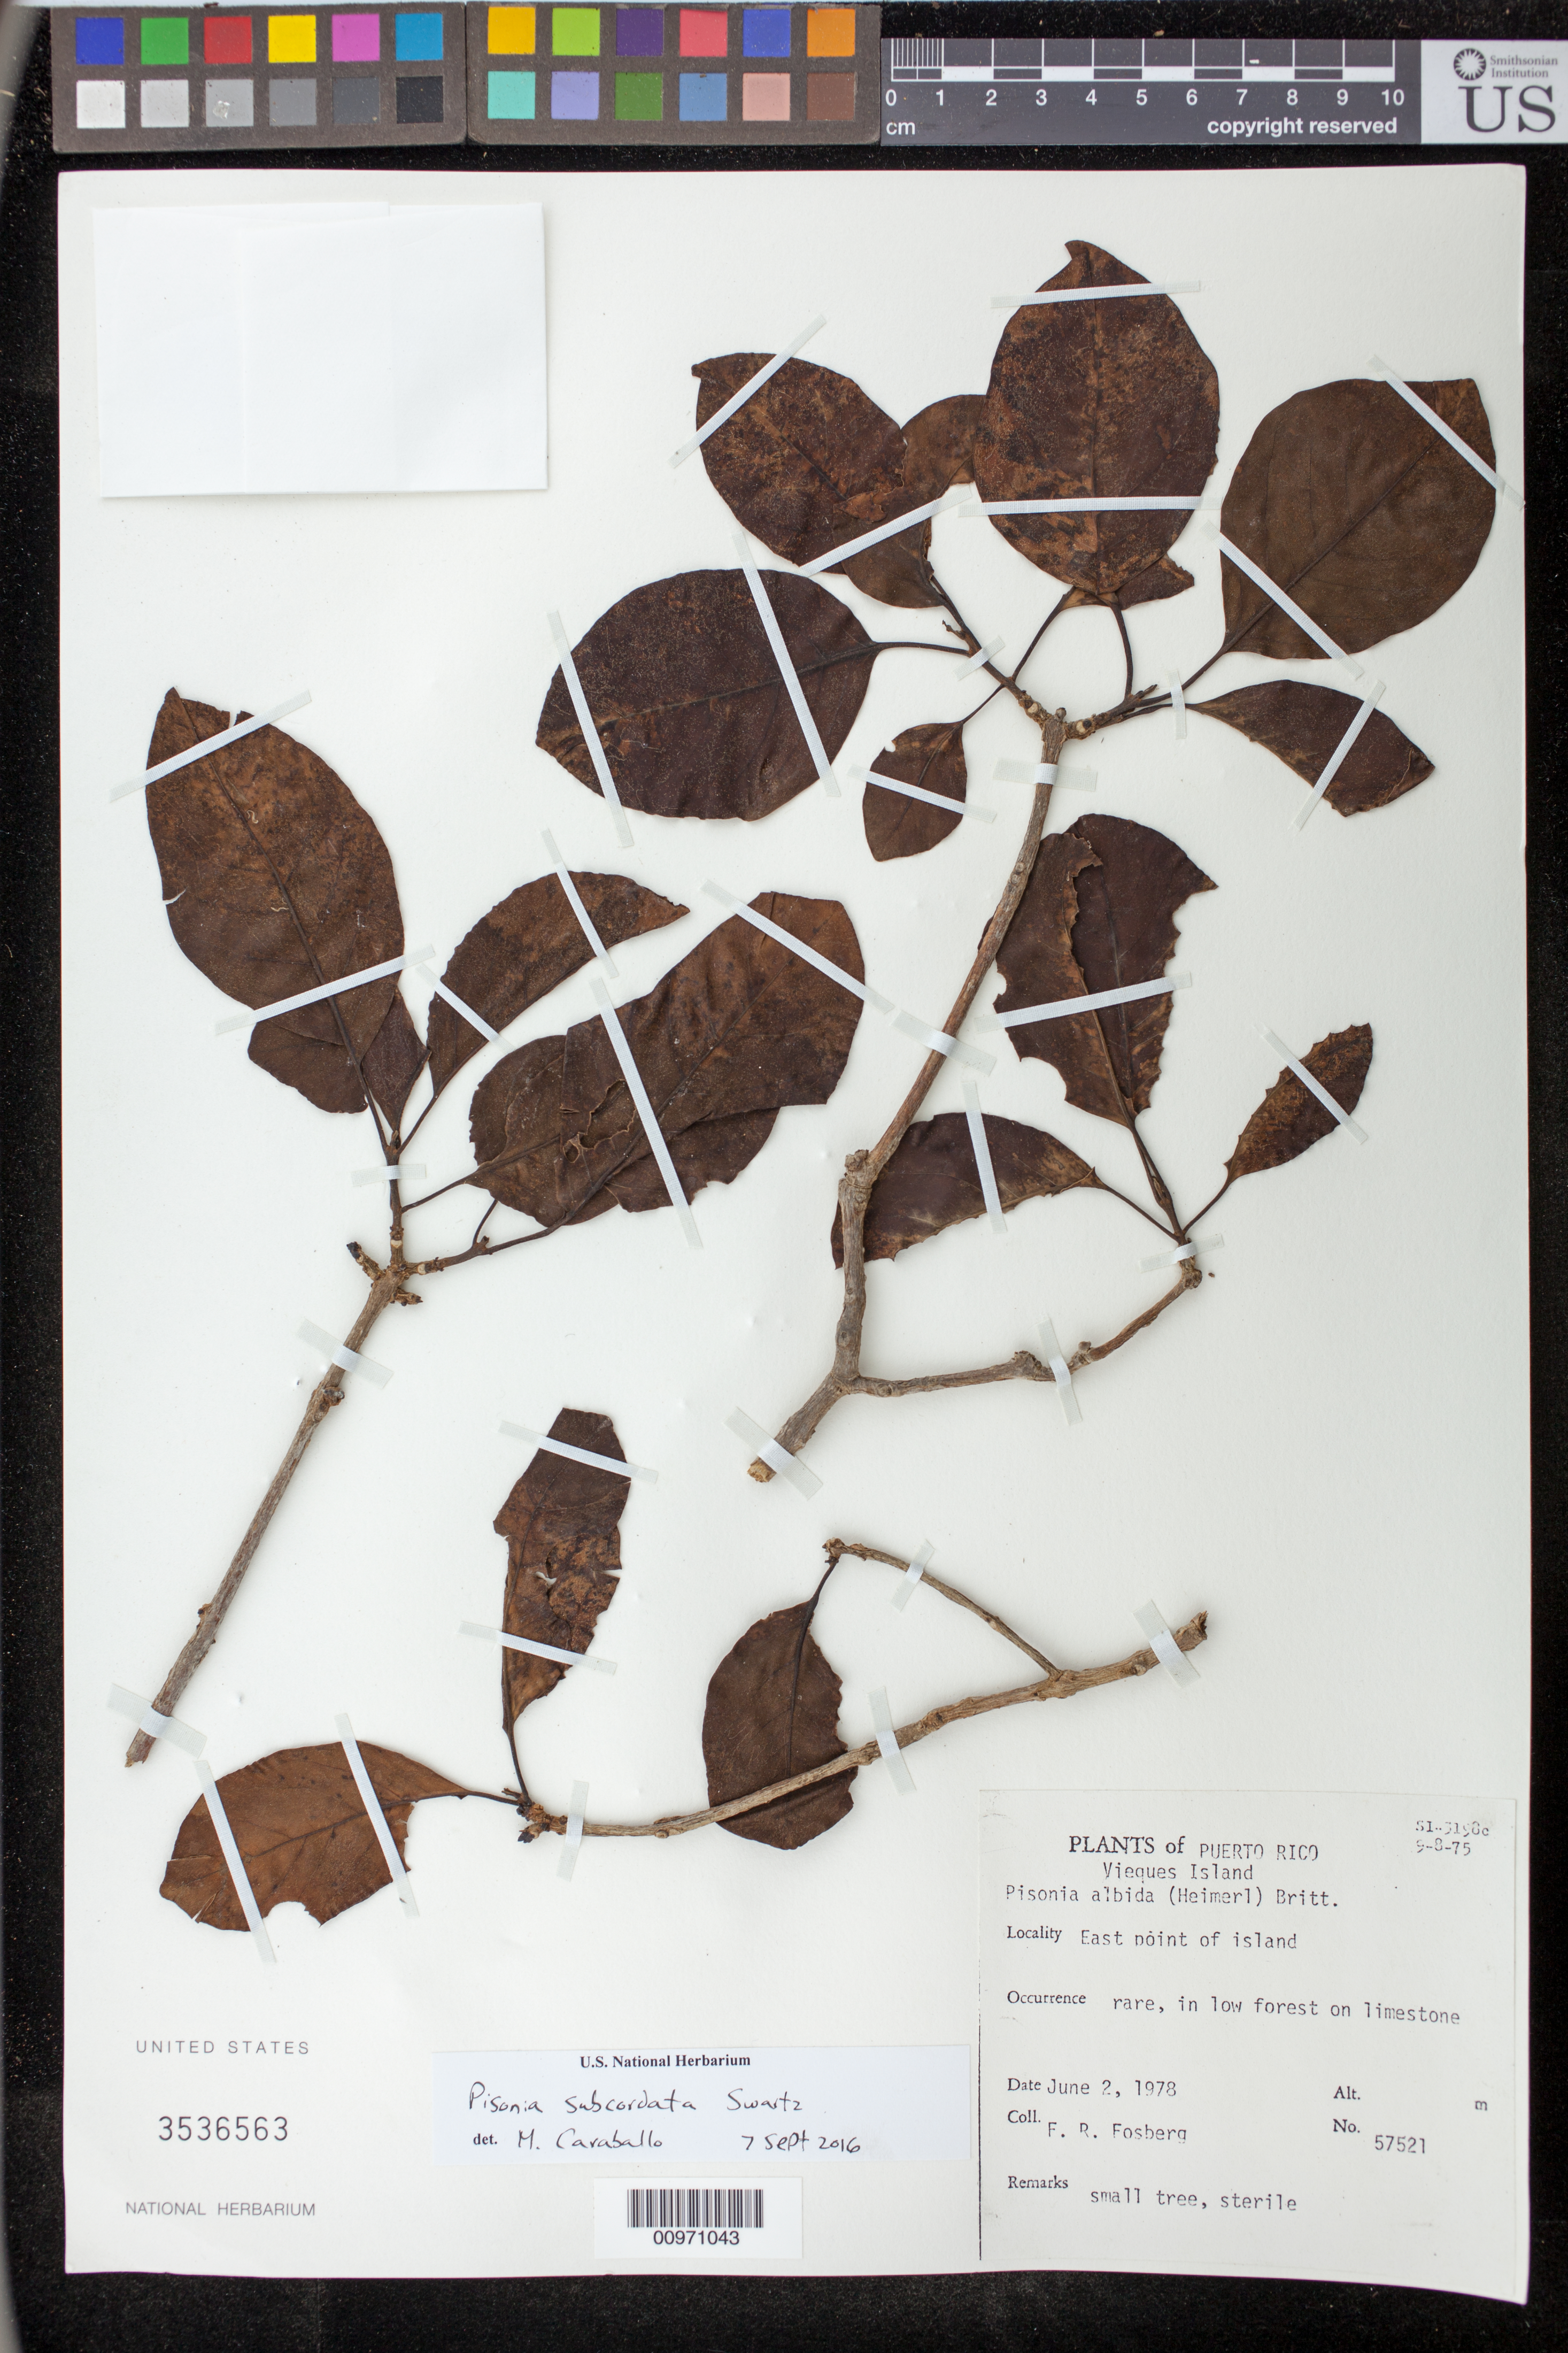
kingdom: Plantae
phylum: Tracheophyta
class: Magnoliopsida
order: Caryophyllales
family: Nyctaginaceae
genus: Pisonia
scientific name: Pisonia albida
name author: (Heimerl) Britton ex Standl.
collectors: F. R. Fosberg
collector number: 57521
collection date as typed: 02 Jun 1978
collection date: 1978-06-02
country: Puerto Rico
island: Vieques I.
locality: East point of island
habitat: In low forest on limestone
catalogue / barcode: US 3536563